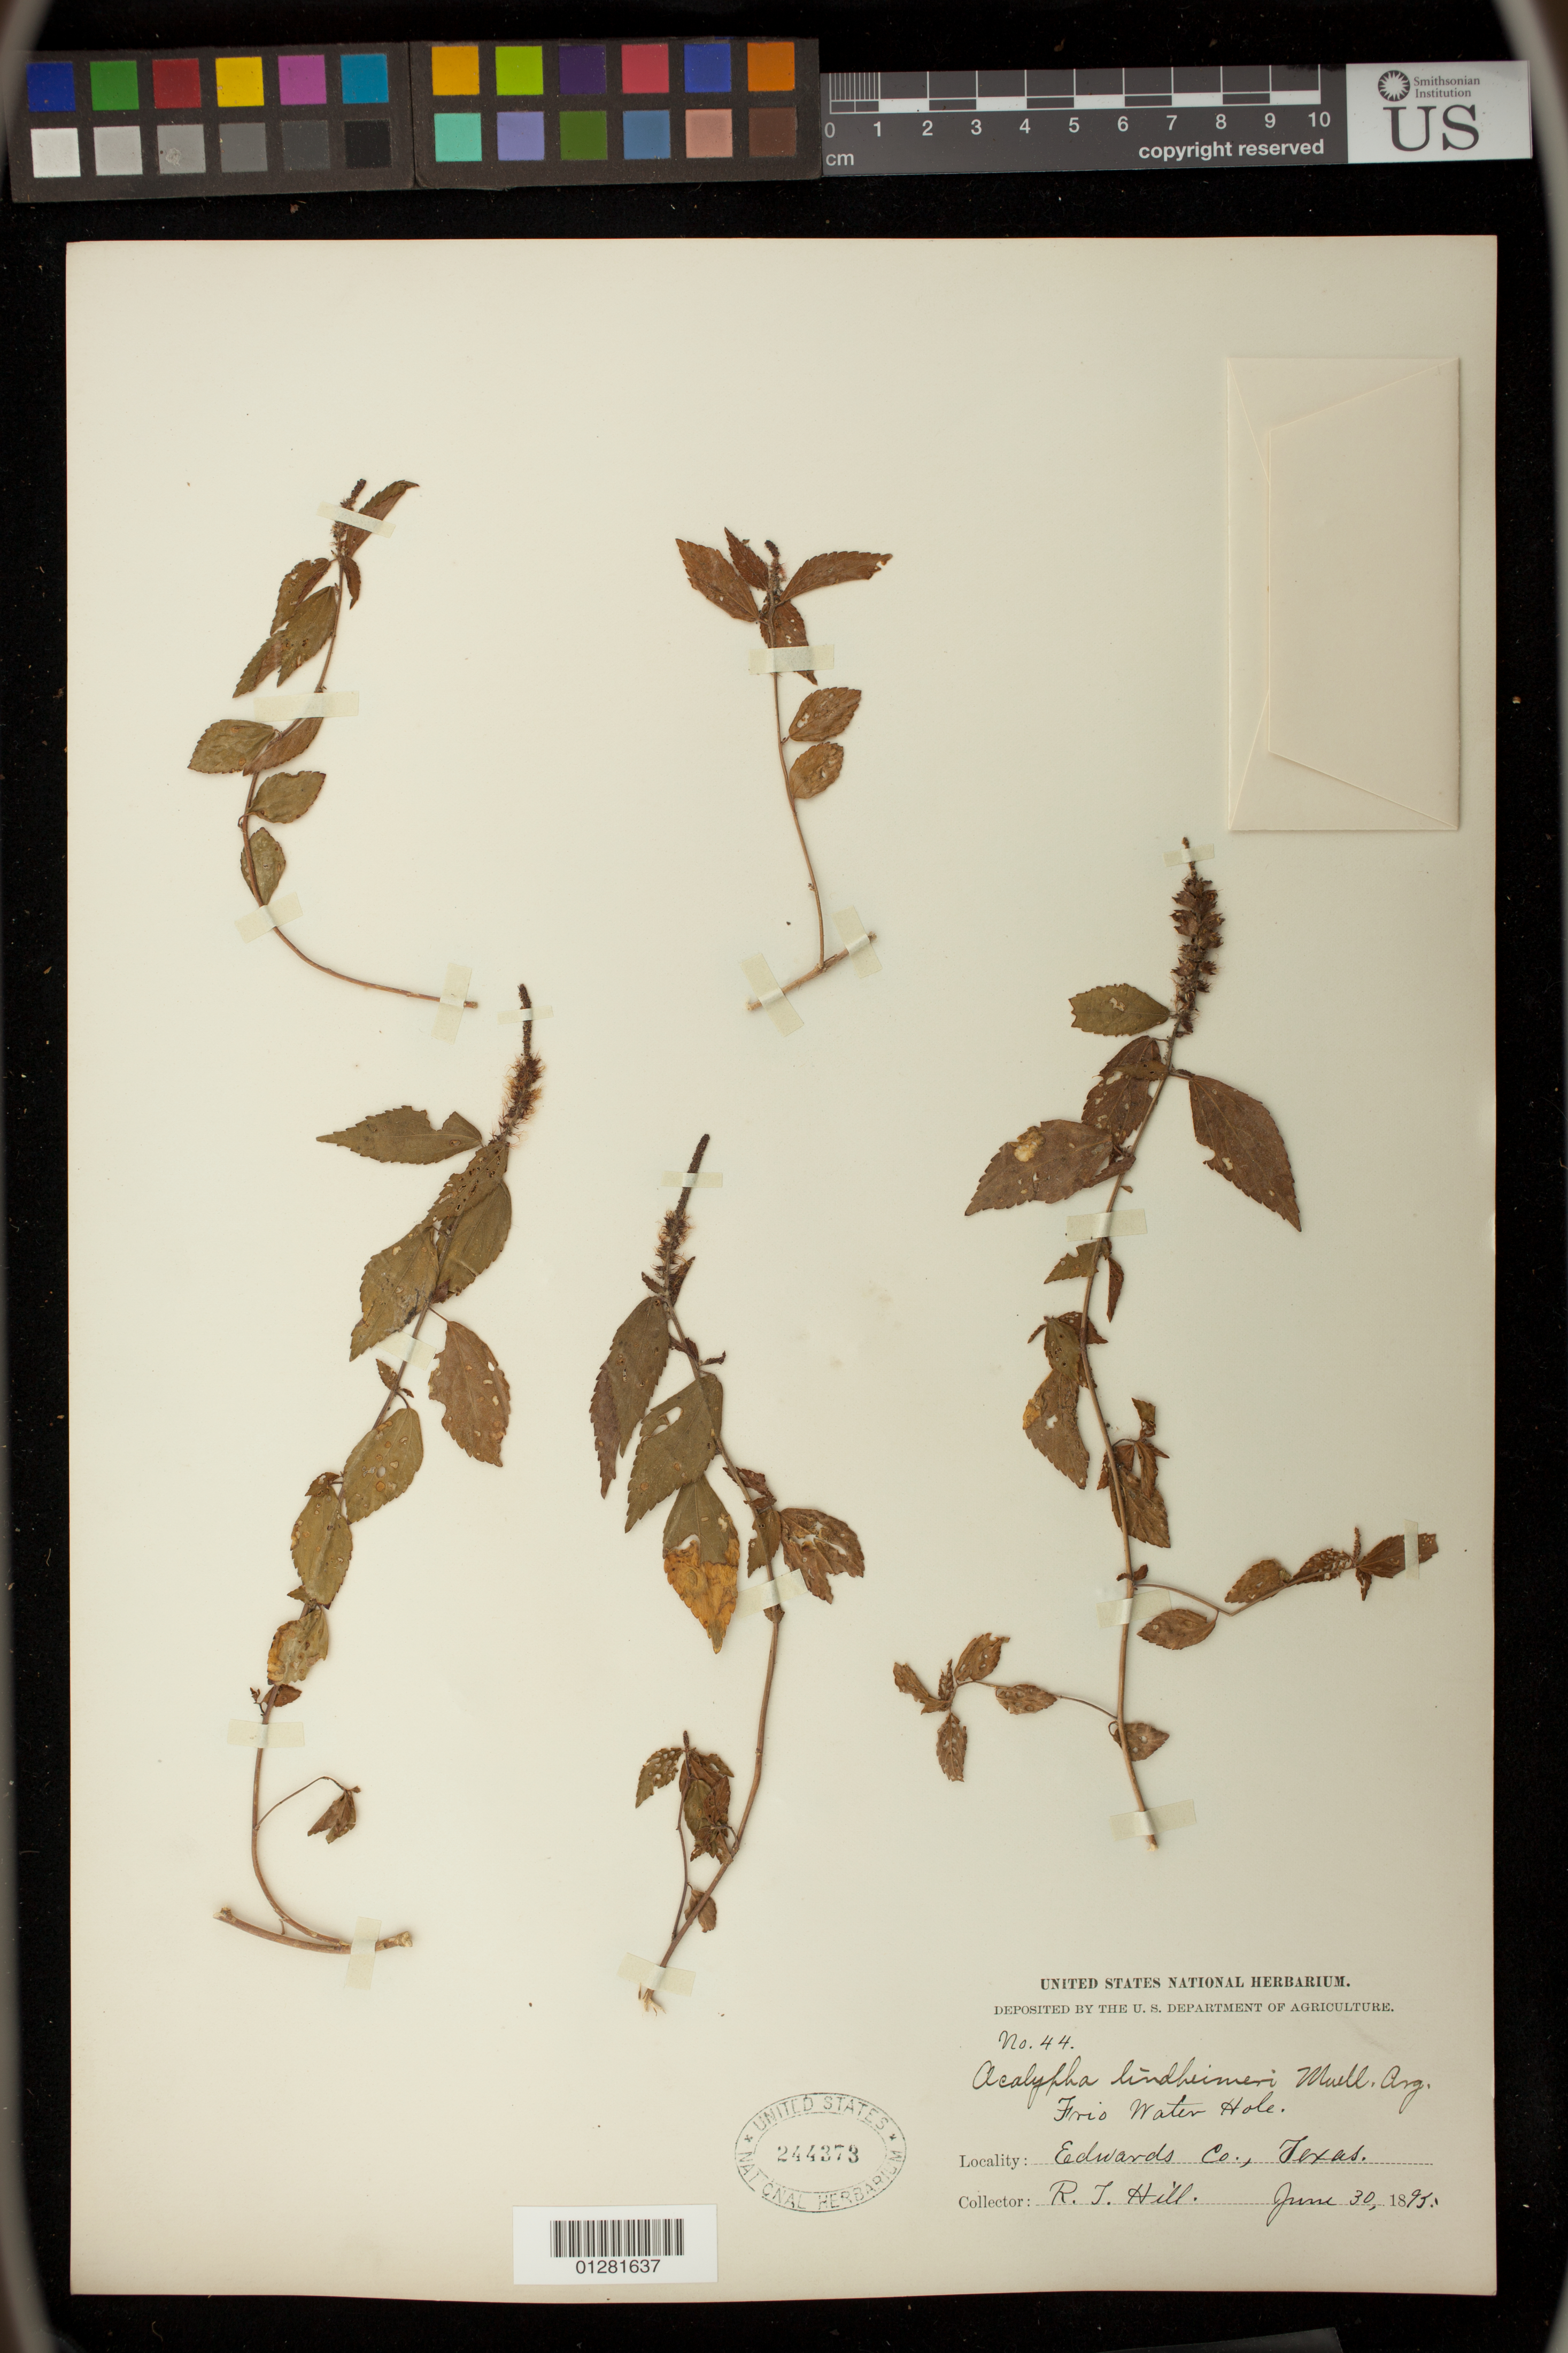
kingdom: Plantae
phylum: Tracheophyta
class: Magnoliopsida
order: Malpighiales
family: Euphorbiaceae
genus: Acalypha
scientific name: Acalypha lindheimeri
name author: Müll. Arg.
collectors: R. J. Hill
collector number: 44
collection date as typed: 30 Jun 1895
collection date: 1895-06-30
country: United States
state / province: Texas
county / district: Edwards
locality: Frio water hole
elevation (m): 610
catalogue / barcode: US 244373